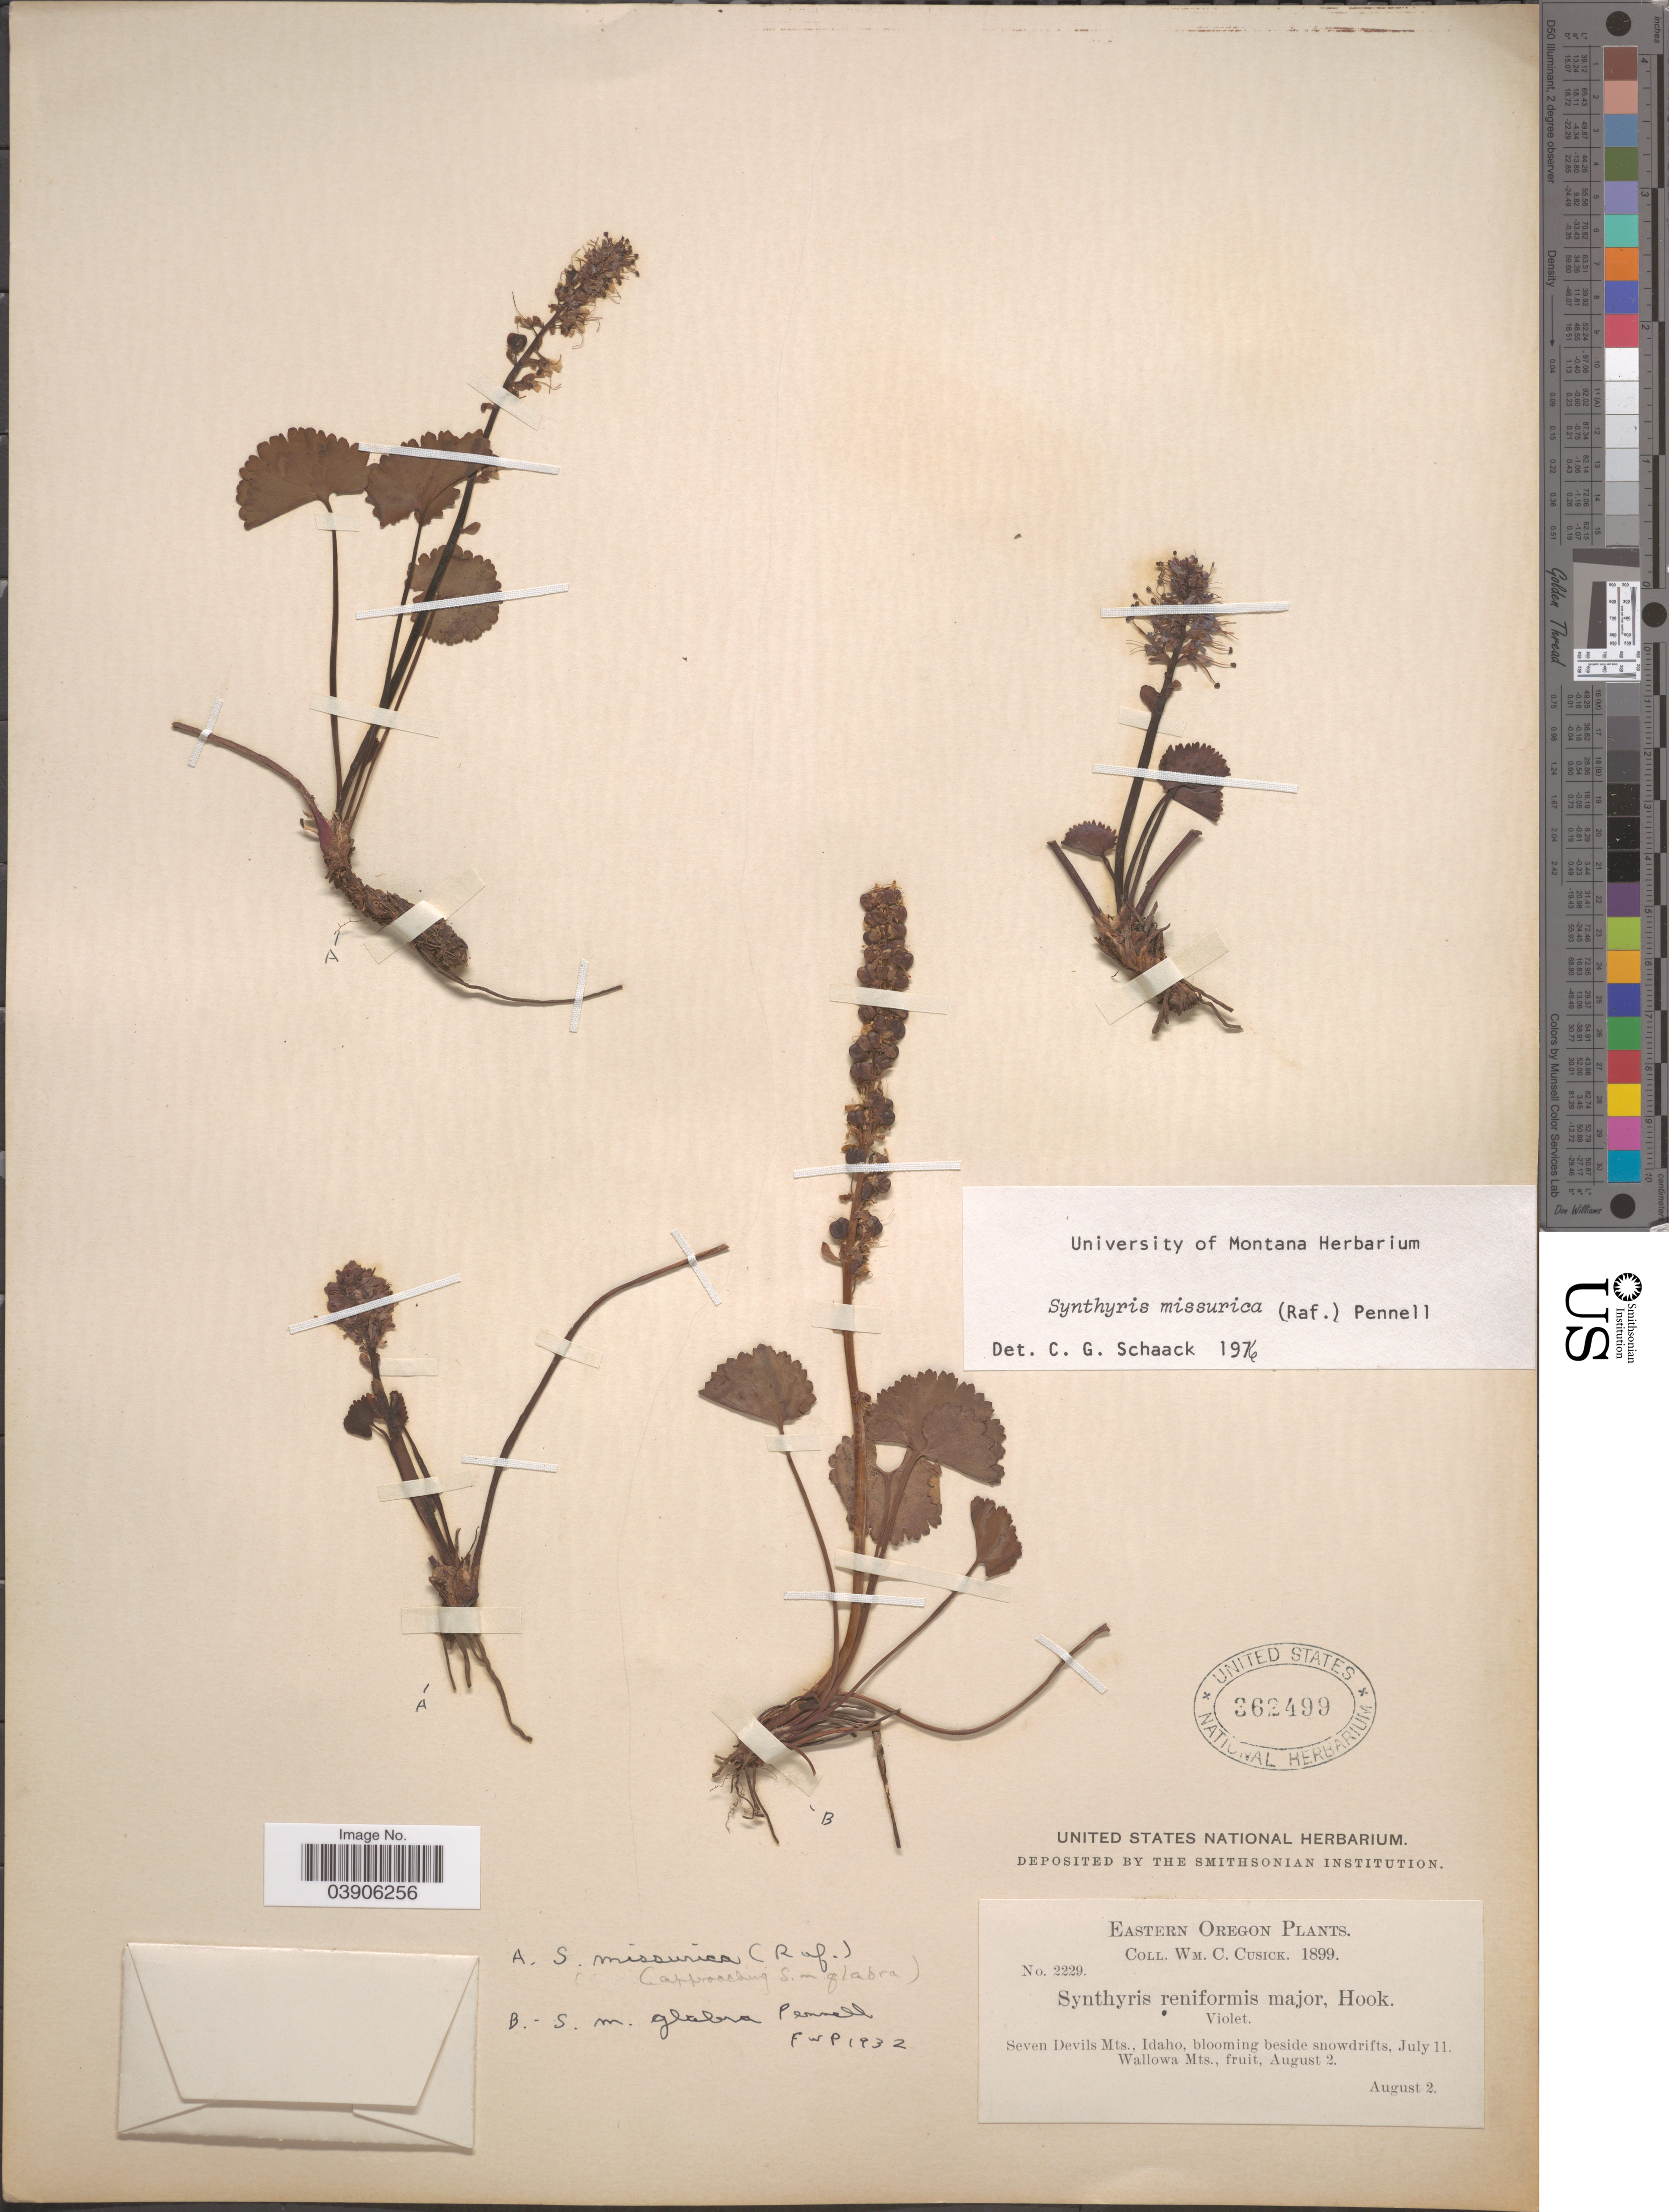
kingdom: Plantae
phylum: Tracheophyta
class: Magnoliopsida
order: Lamiales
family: Plantaginaceae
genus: Synthyris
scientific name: Synthyris missurica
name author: (Raf.) Pennell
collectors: W. C. Cusick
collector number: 2229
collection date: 1899-08-02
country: United States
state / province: Oregon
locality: Eastern Oregon. Seven Devils Mts., Idaho, blooming beside snowdrifts. Wallowa Mts.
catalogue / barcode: US 362499